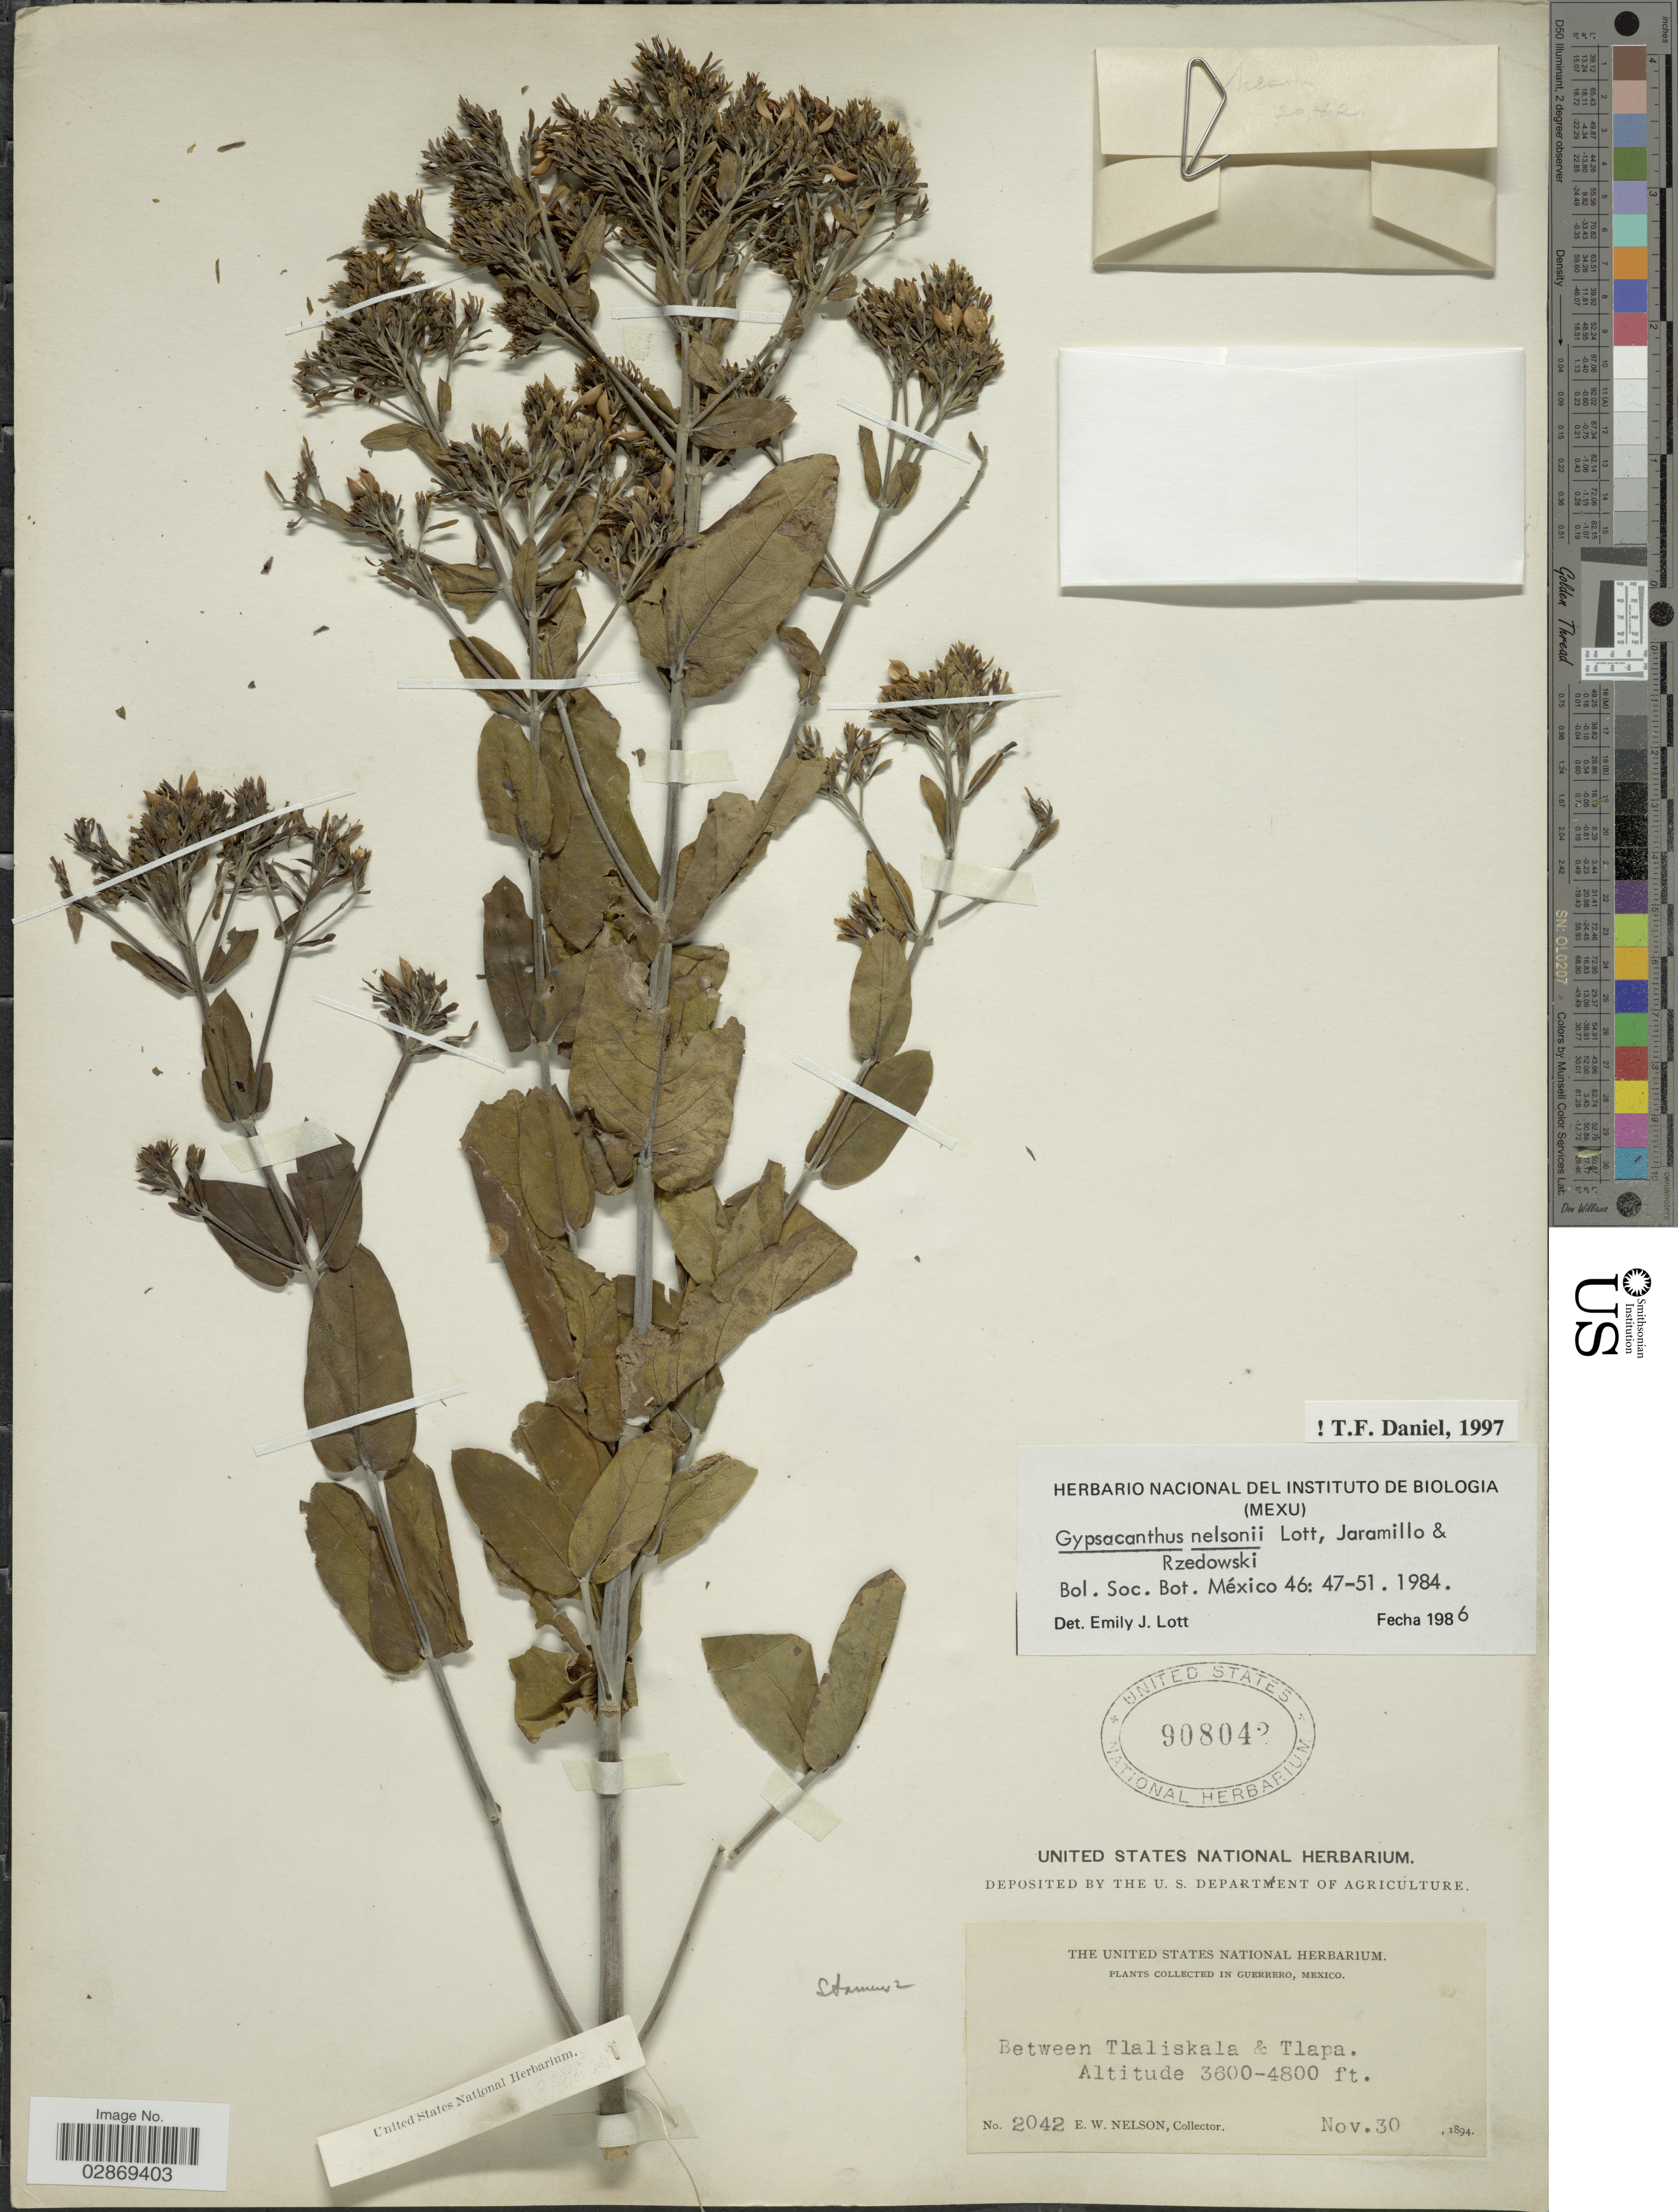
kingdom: Plantae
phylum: Tracheophyta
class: Magnoliopsida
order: Lamiales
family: Acanthaceae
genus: Gypsacanthus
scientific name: Gypsacanthus nelsonii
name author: E. J. Lott et al.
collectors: E. W. Nelson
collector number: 2042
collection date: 1894-11-30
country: Mexico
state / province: Guerrero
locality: Between Tlaliskala and Tlapa.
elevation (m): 1097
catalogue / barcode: US 908042